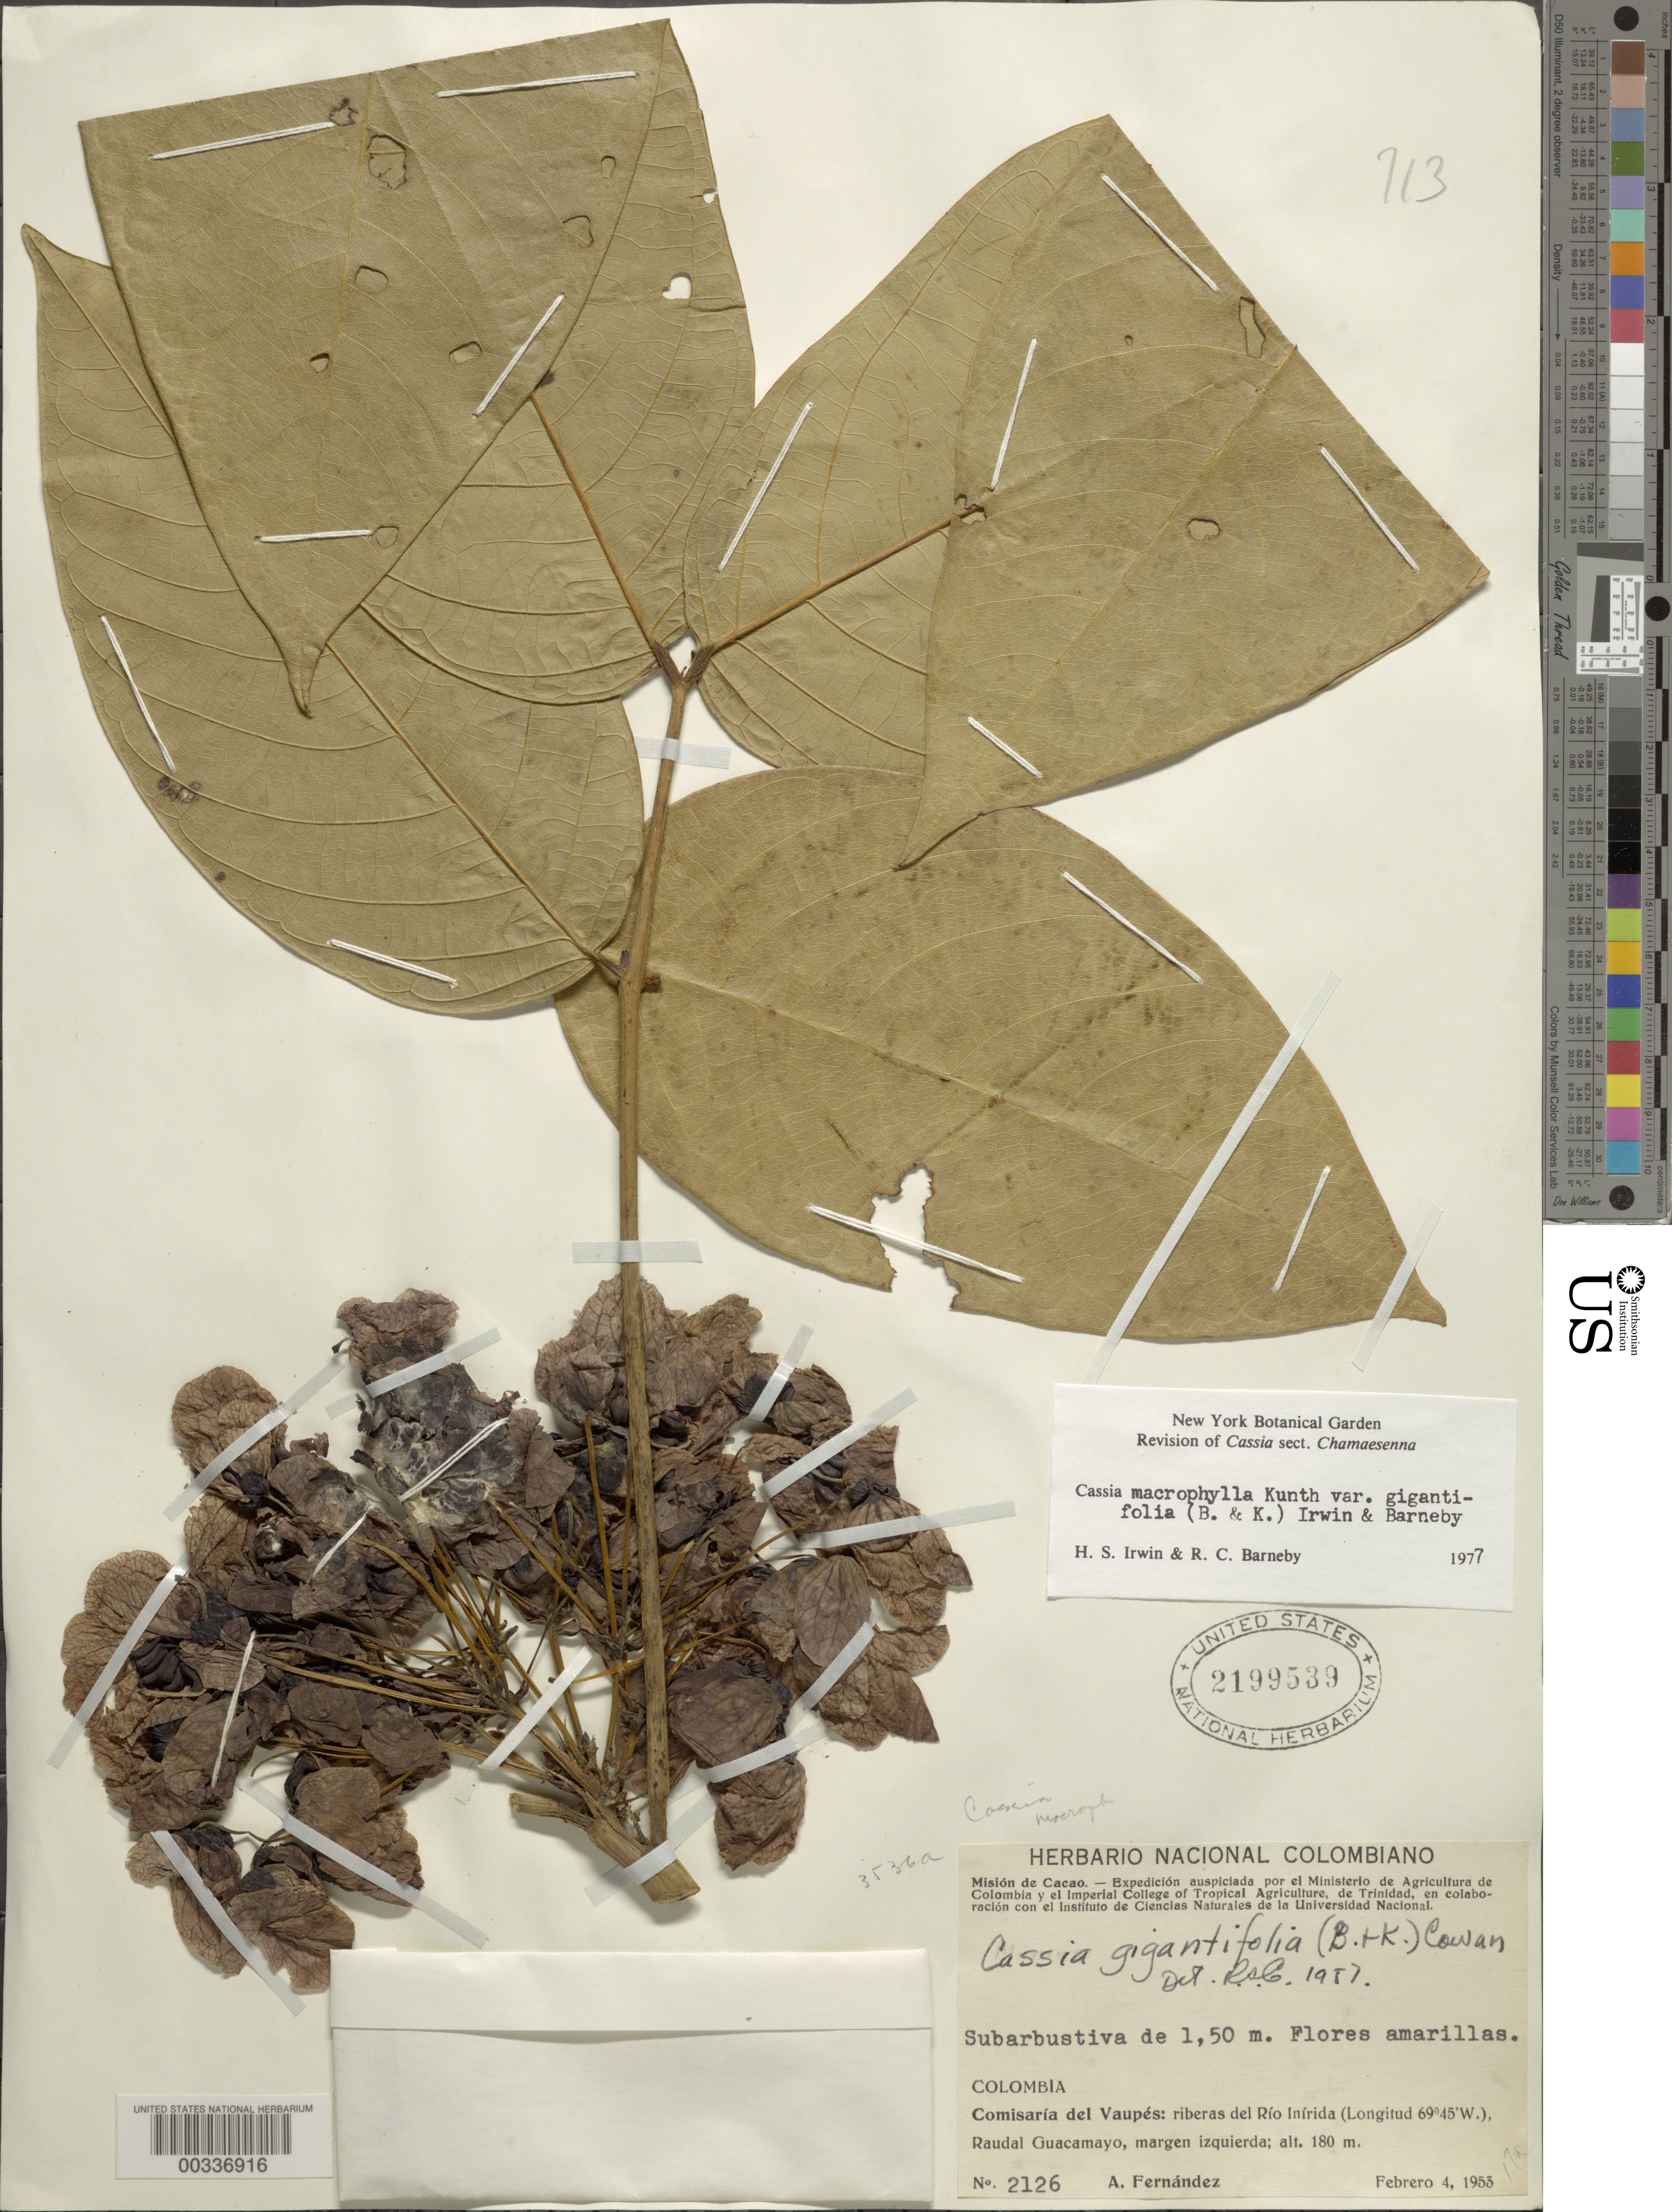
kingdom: Plantae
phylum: Tracheophyta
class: Magnoliopsida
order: Fabales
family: Fabaceae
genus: Senna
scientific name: Senna macrophylla var. gigantifolia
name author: (Britton & Killip) H.S. Irwin & Barneby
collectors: Á. Fernández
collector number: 2126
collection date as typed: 04 Feb 1955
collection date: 1955-02-04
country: Colombia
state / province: Vaupés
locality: Bank of the Rio Inirida, raudal guacamayo, left side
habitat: River bank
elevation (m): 180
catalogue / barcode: US 2199539